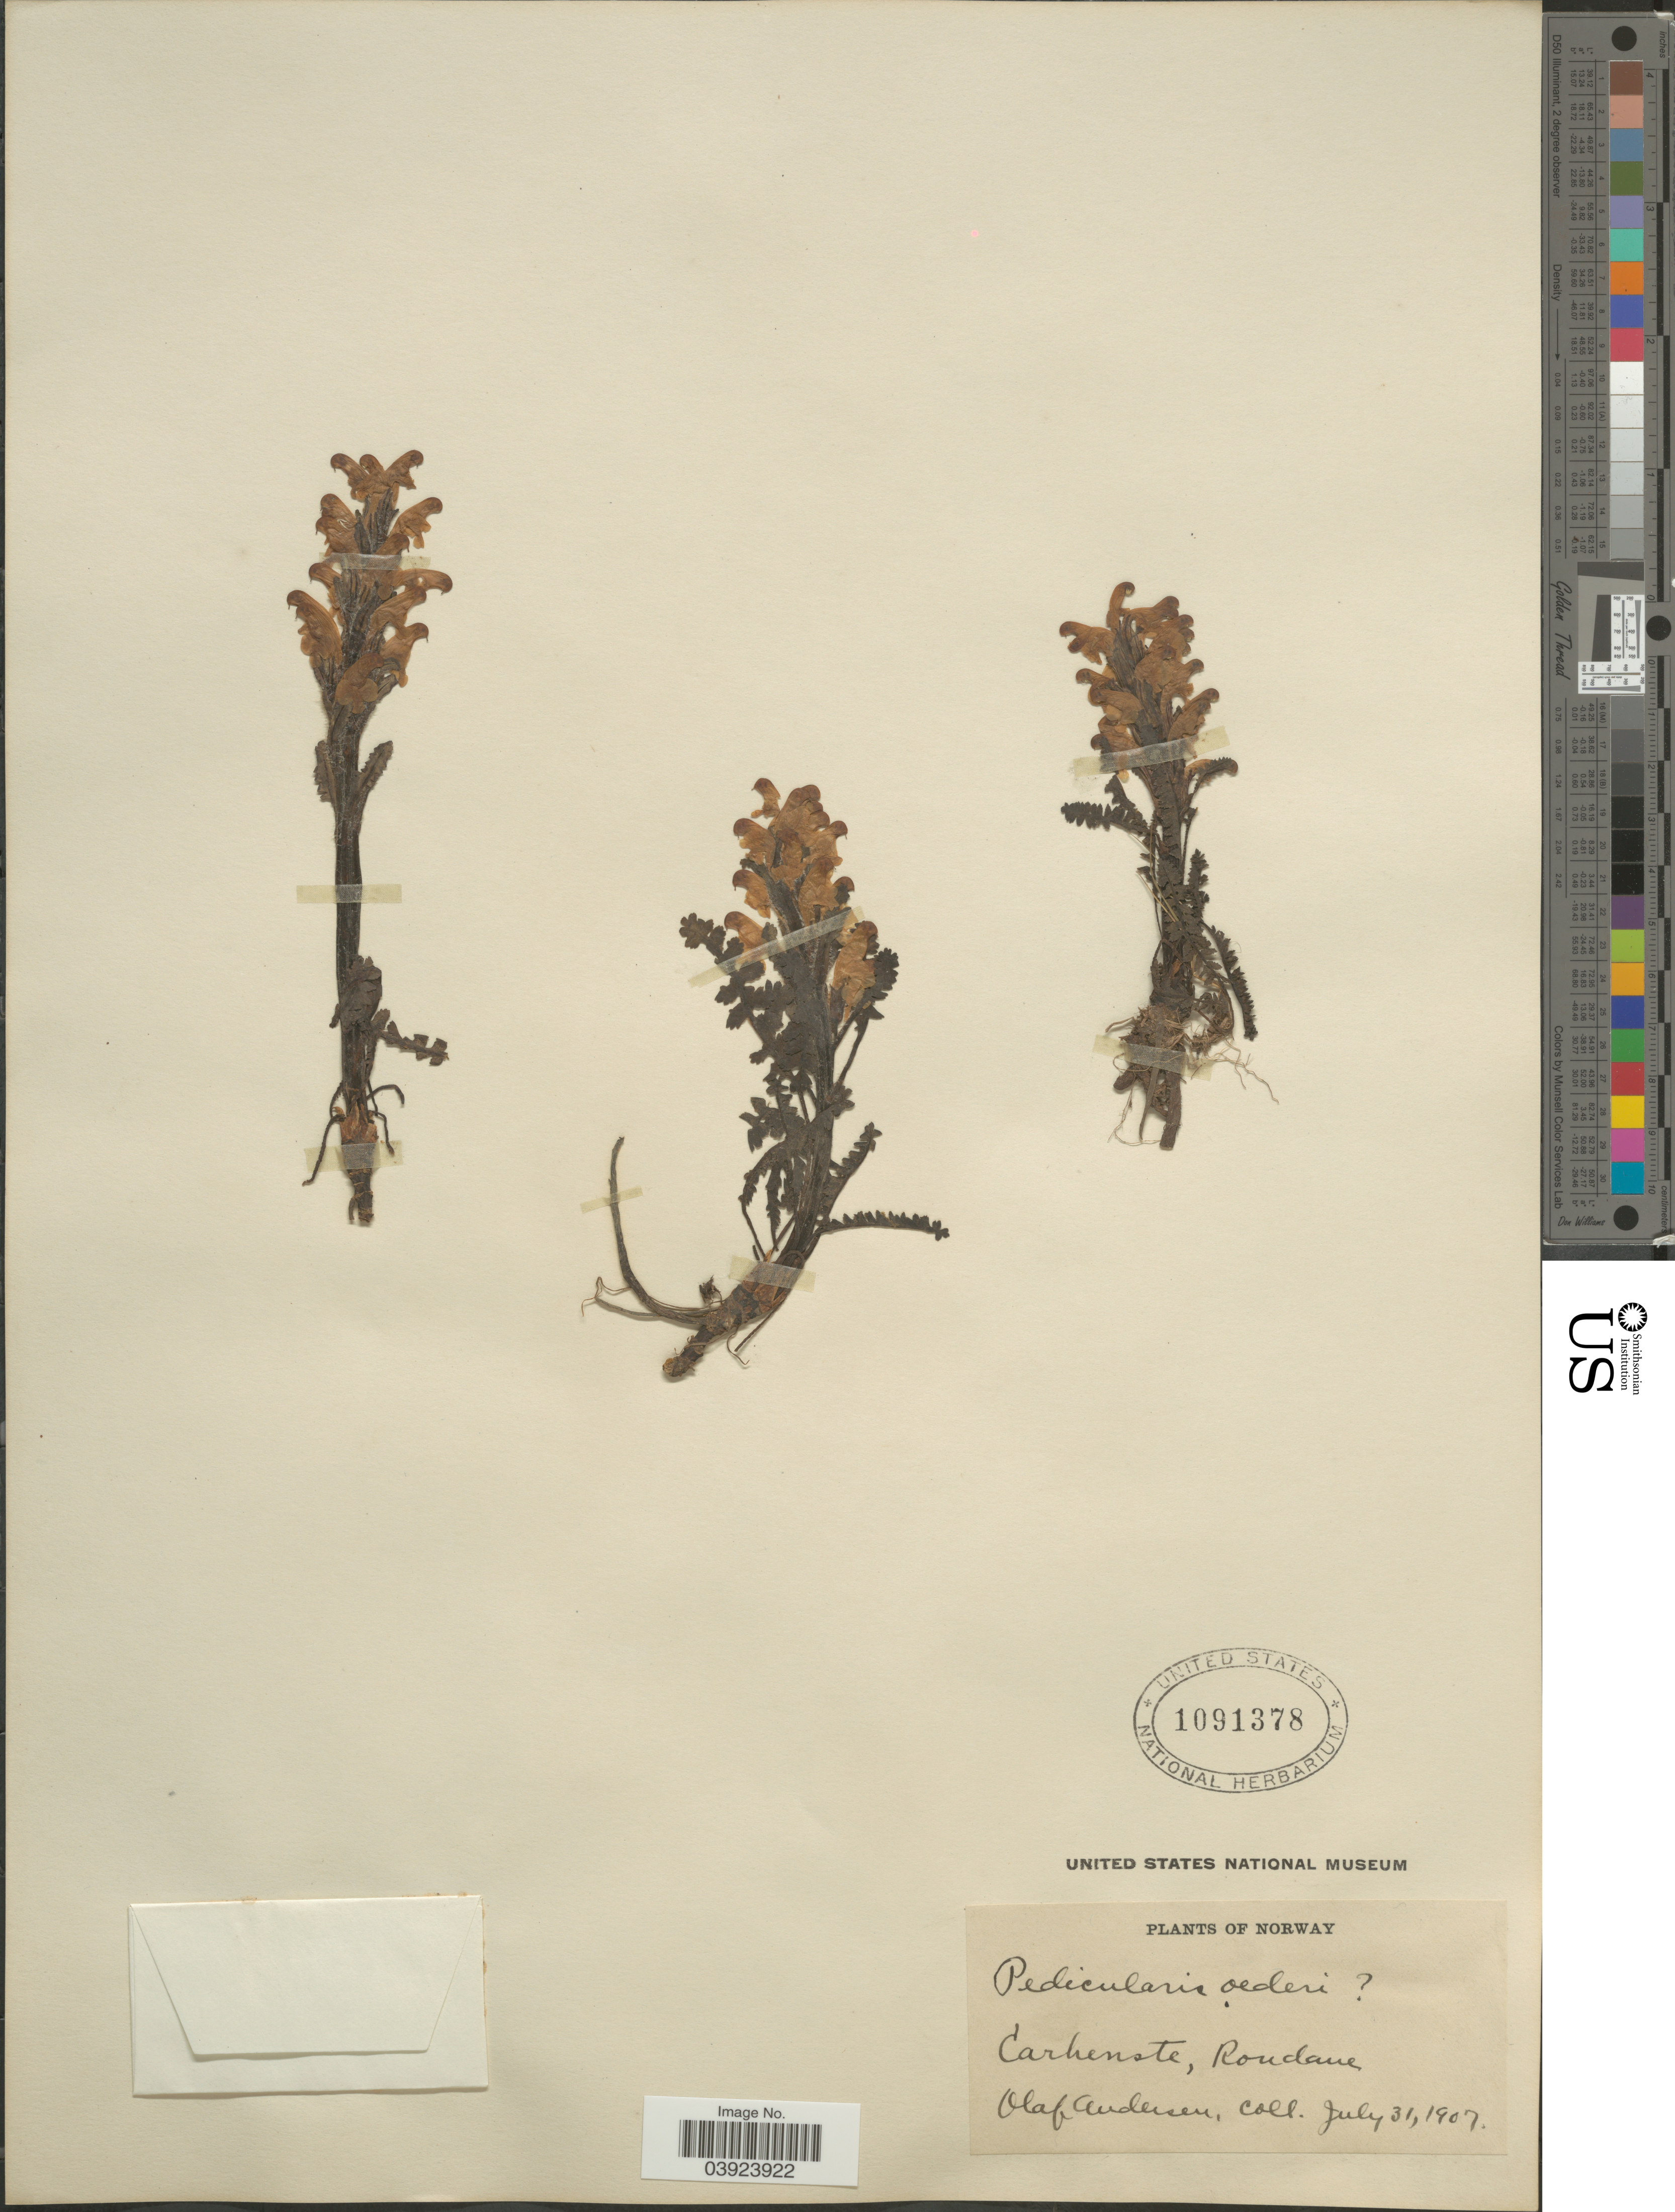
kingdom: Plantae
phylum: Tracheophyta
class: Magnoliopsida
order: Lamiales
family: Orobanchaceae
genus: Pedicularis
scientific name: Pedicularis oederi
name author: Vahl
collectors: O. Andersen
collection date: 1907-07-31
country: Norway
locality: Carhenste, Rondane.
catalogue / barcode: US 1091378